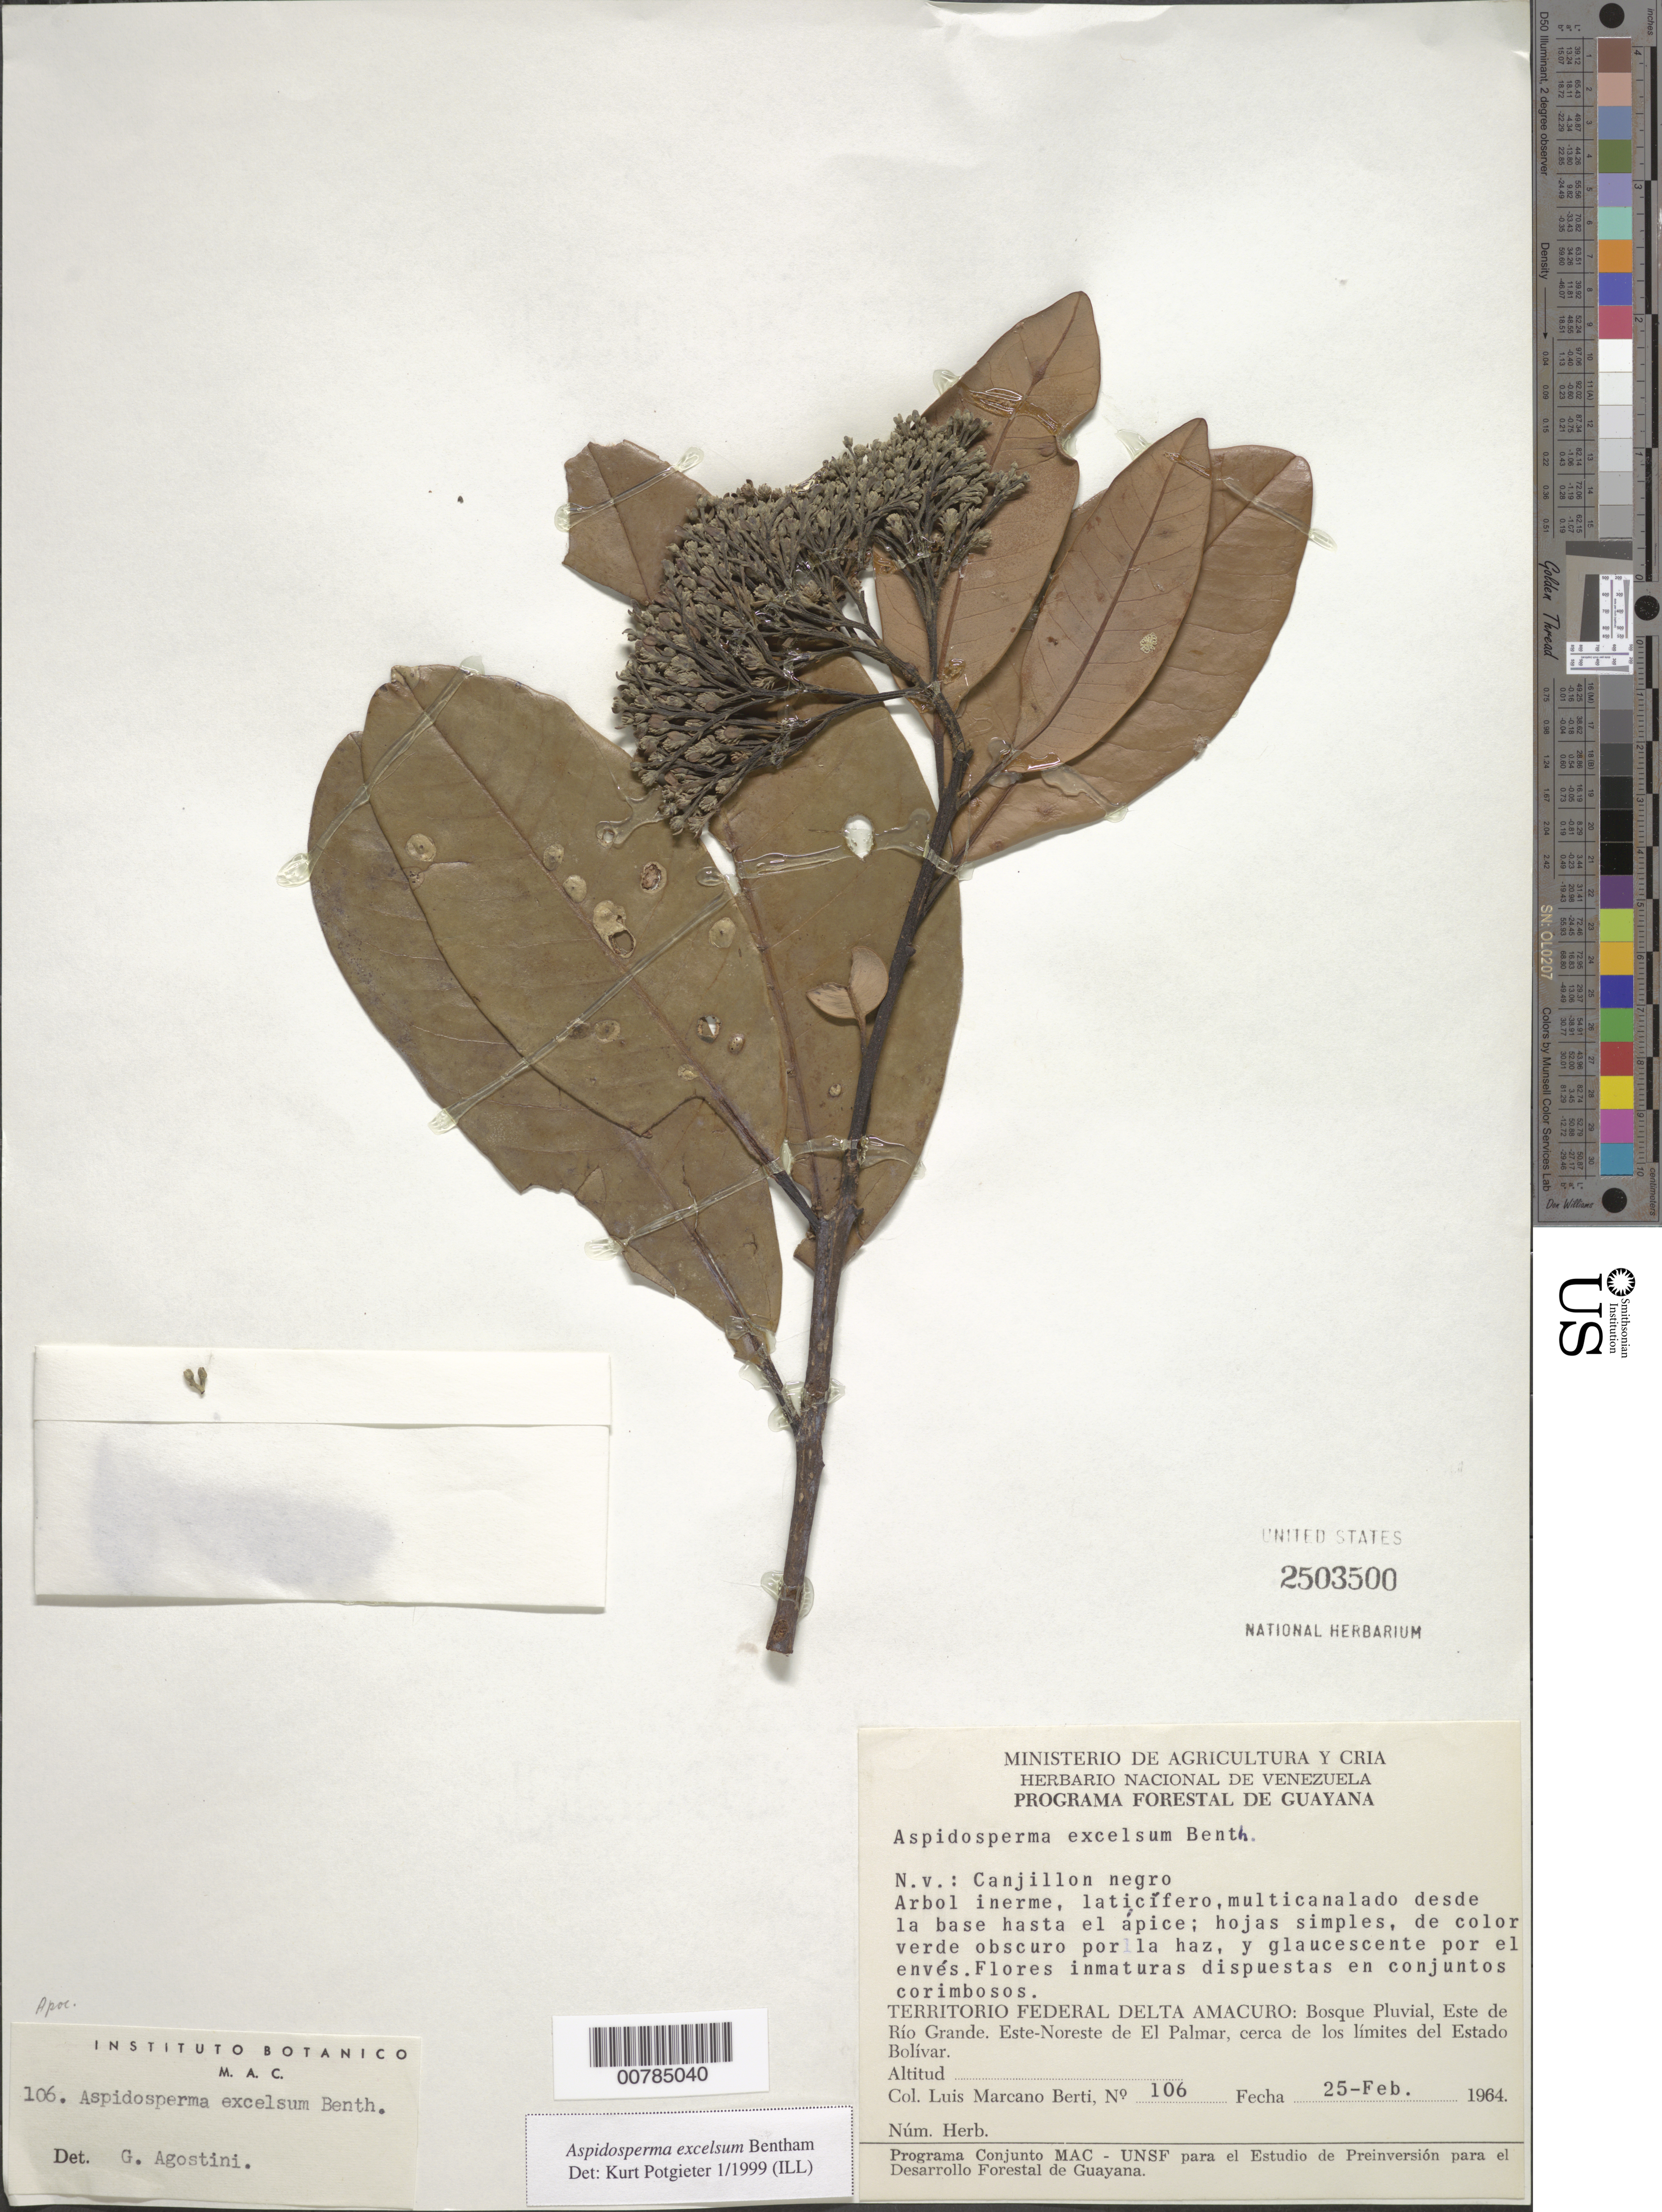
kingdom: Plantae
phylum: Tracheophyta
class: Magnoliopsida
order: Gentianales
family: Apocynaceae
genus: Aspidosperma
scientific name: Aspidosperma excelsum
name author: Benth.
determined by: Potgieter, K.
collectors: L. Marcano-Berti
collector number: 106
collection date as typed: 25-Feb-64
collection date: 1964-02-25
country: Venezuela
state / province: Delta Amacuro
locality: Este de Río Grande, ENE de El Palmar, cerca de los limites del Estado Bolívar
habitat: Bosque pluvial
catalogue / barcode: US 2503500